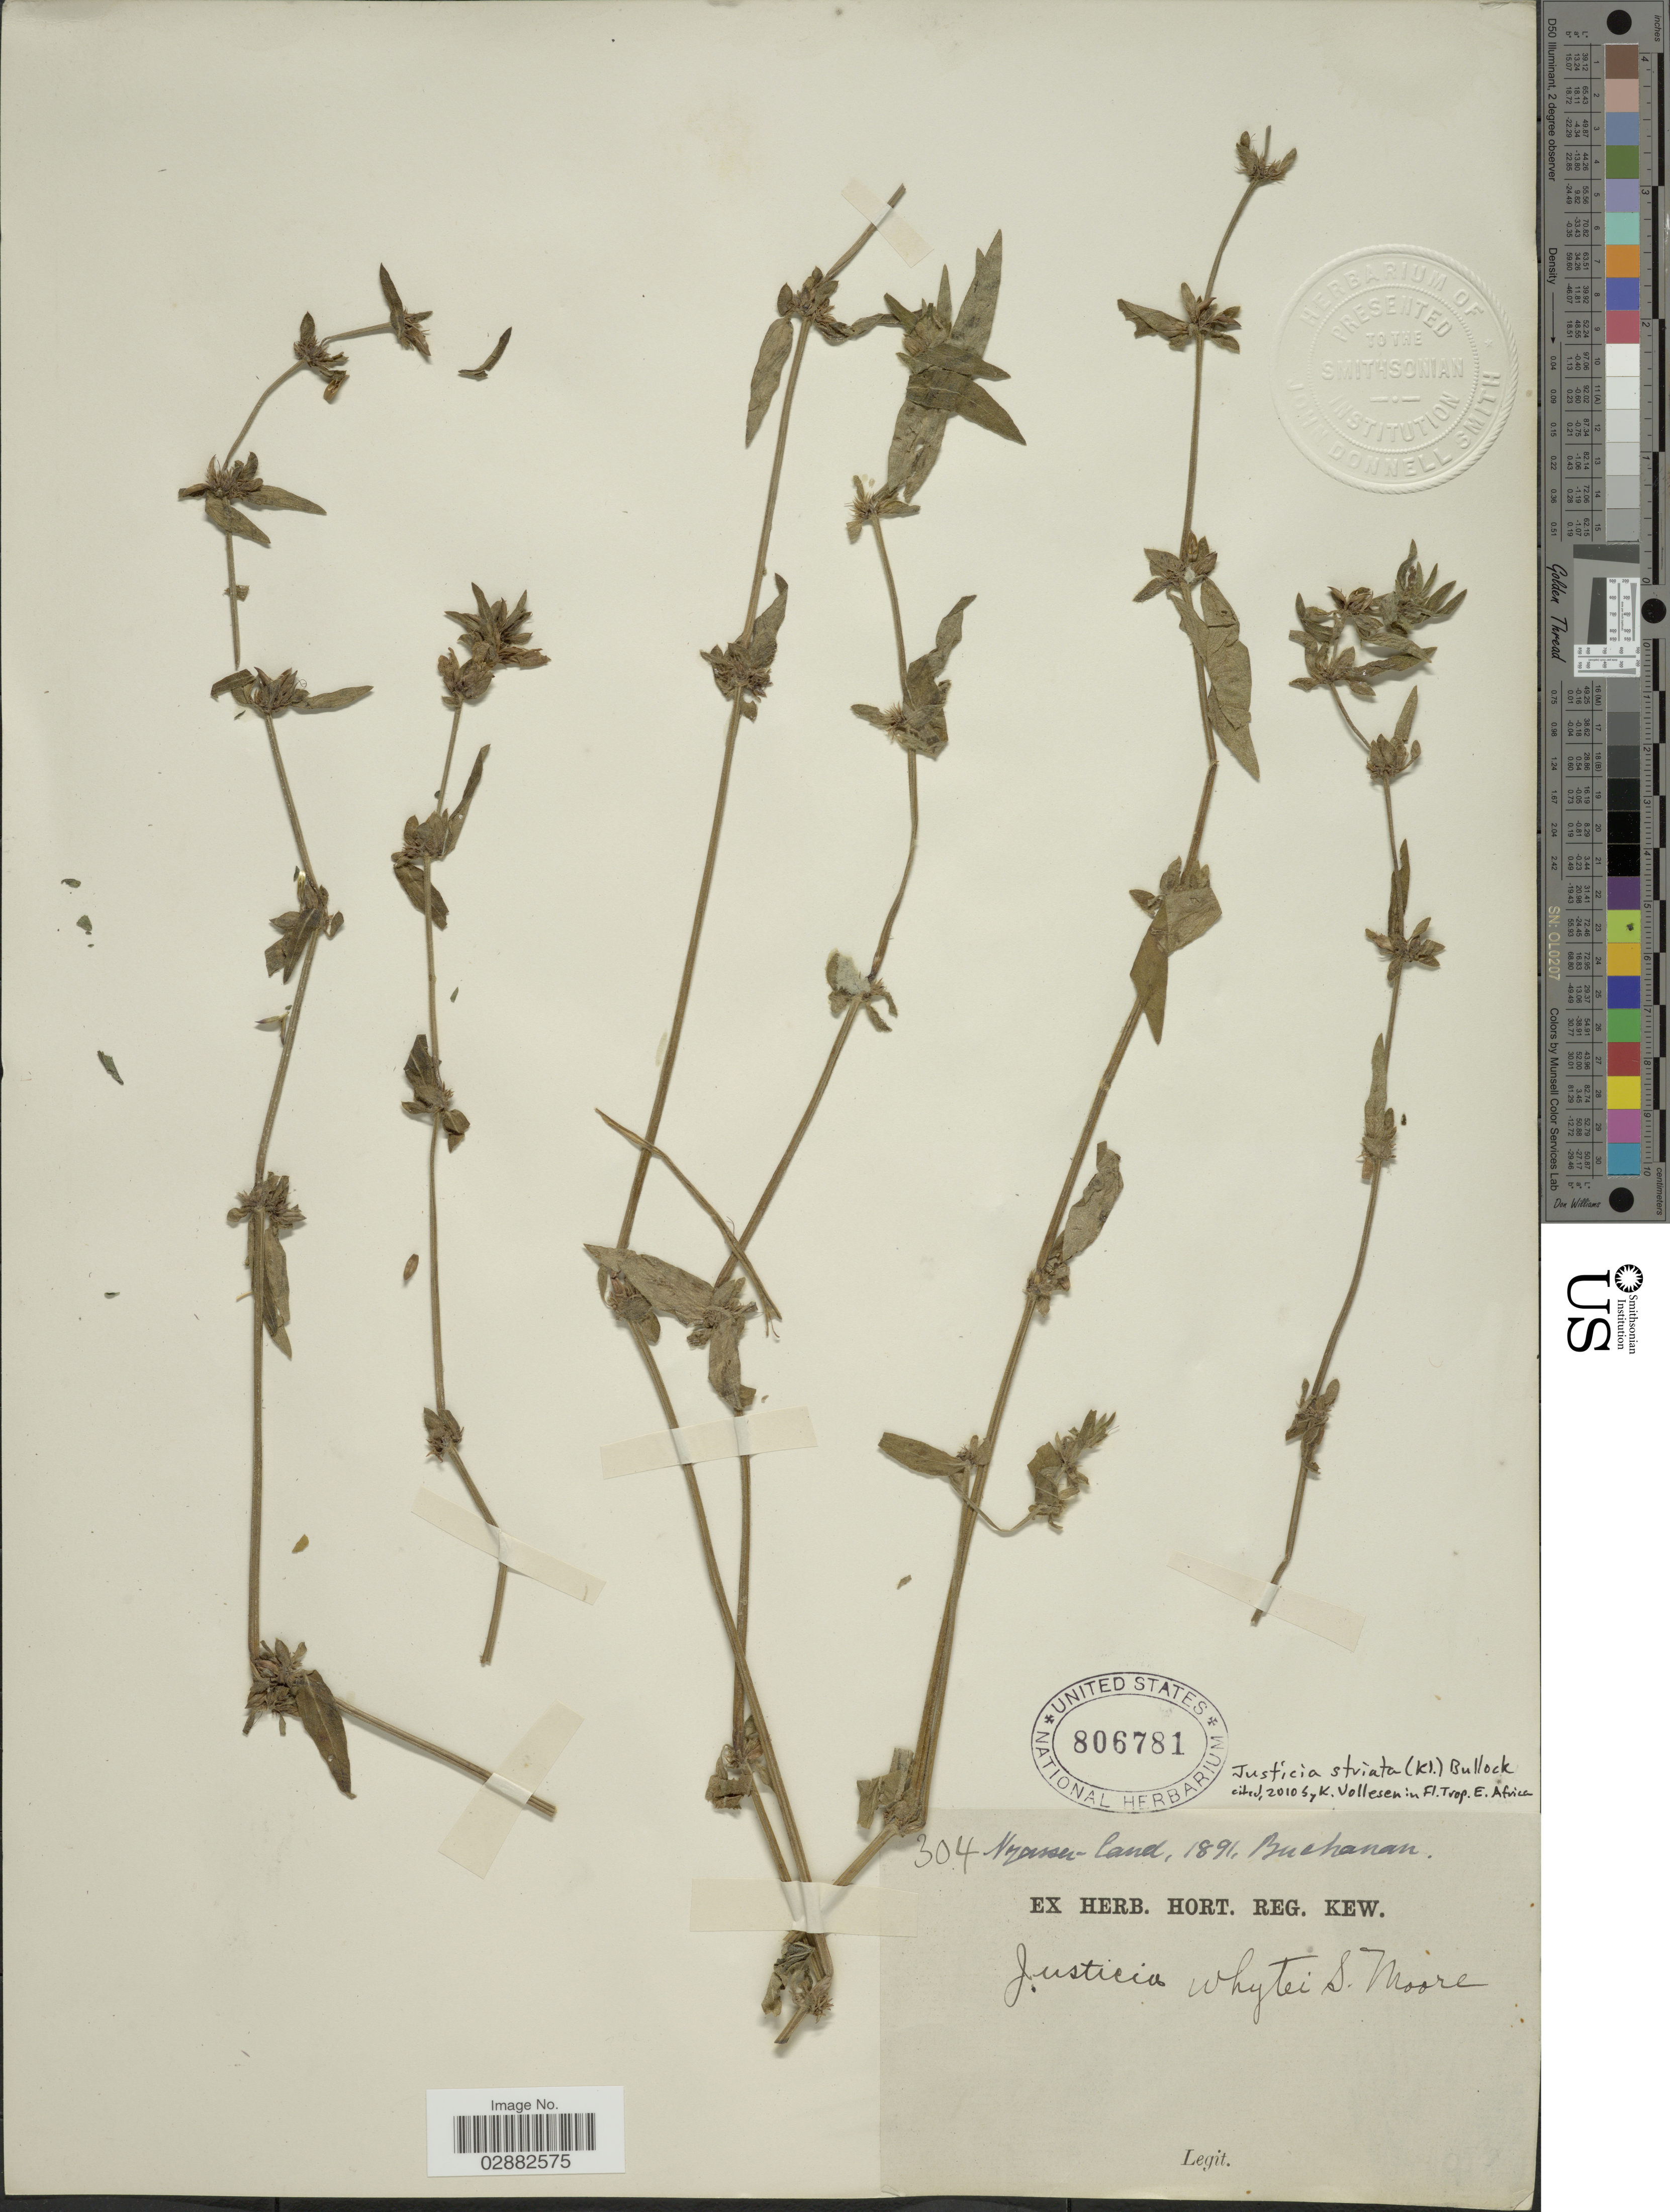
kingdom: Plantae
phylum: Tracheophyta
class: Magnoliopsida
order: Lamiales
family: Acanthaceae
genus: Justicia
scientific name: Justicia striata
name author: D.N. Gibson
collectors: -. Buchanan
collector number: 304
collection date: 1891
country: Malawi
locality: Nyassa-land.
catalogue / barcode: US 806781